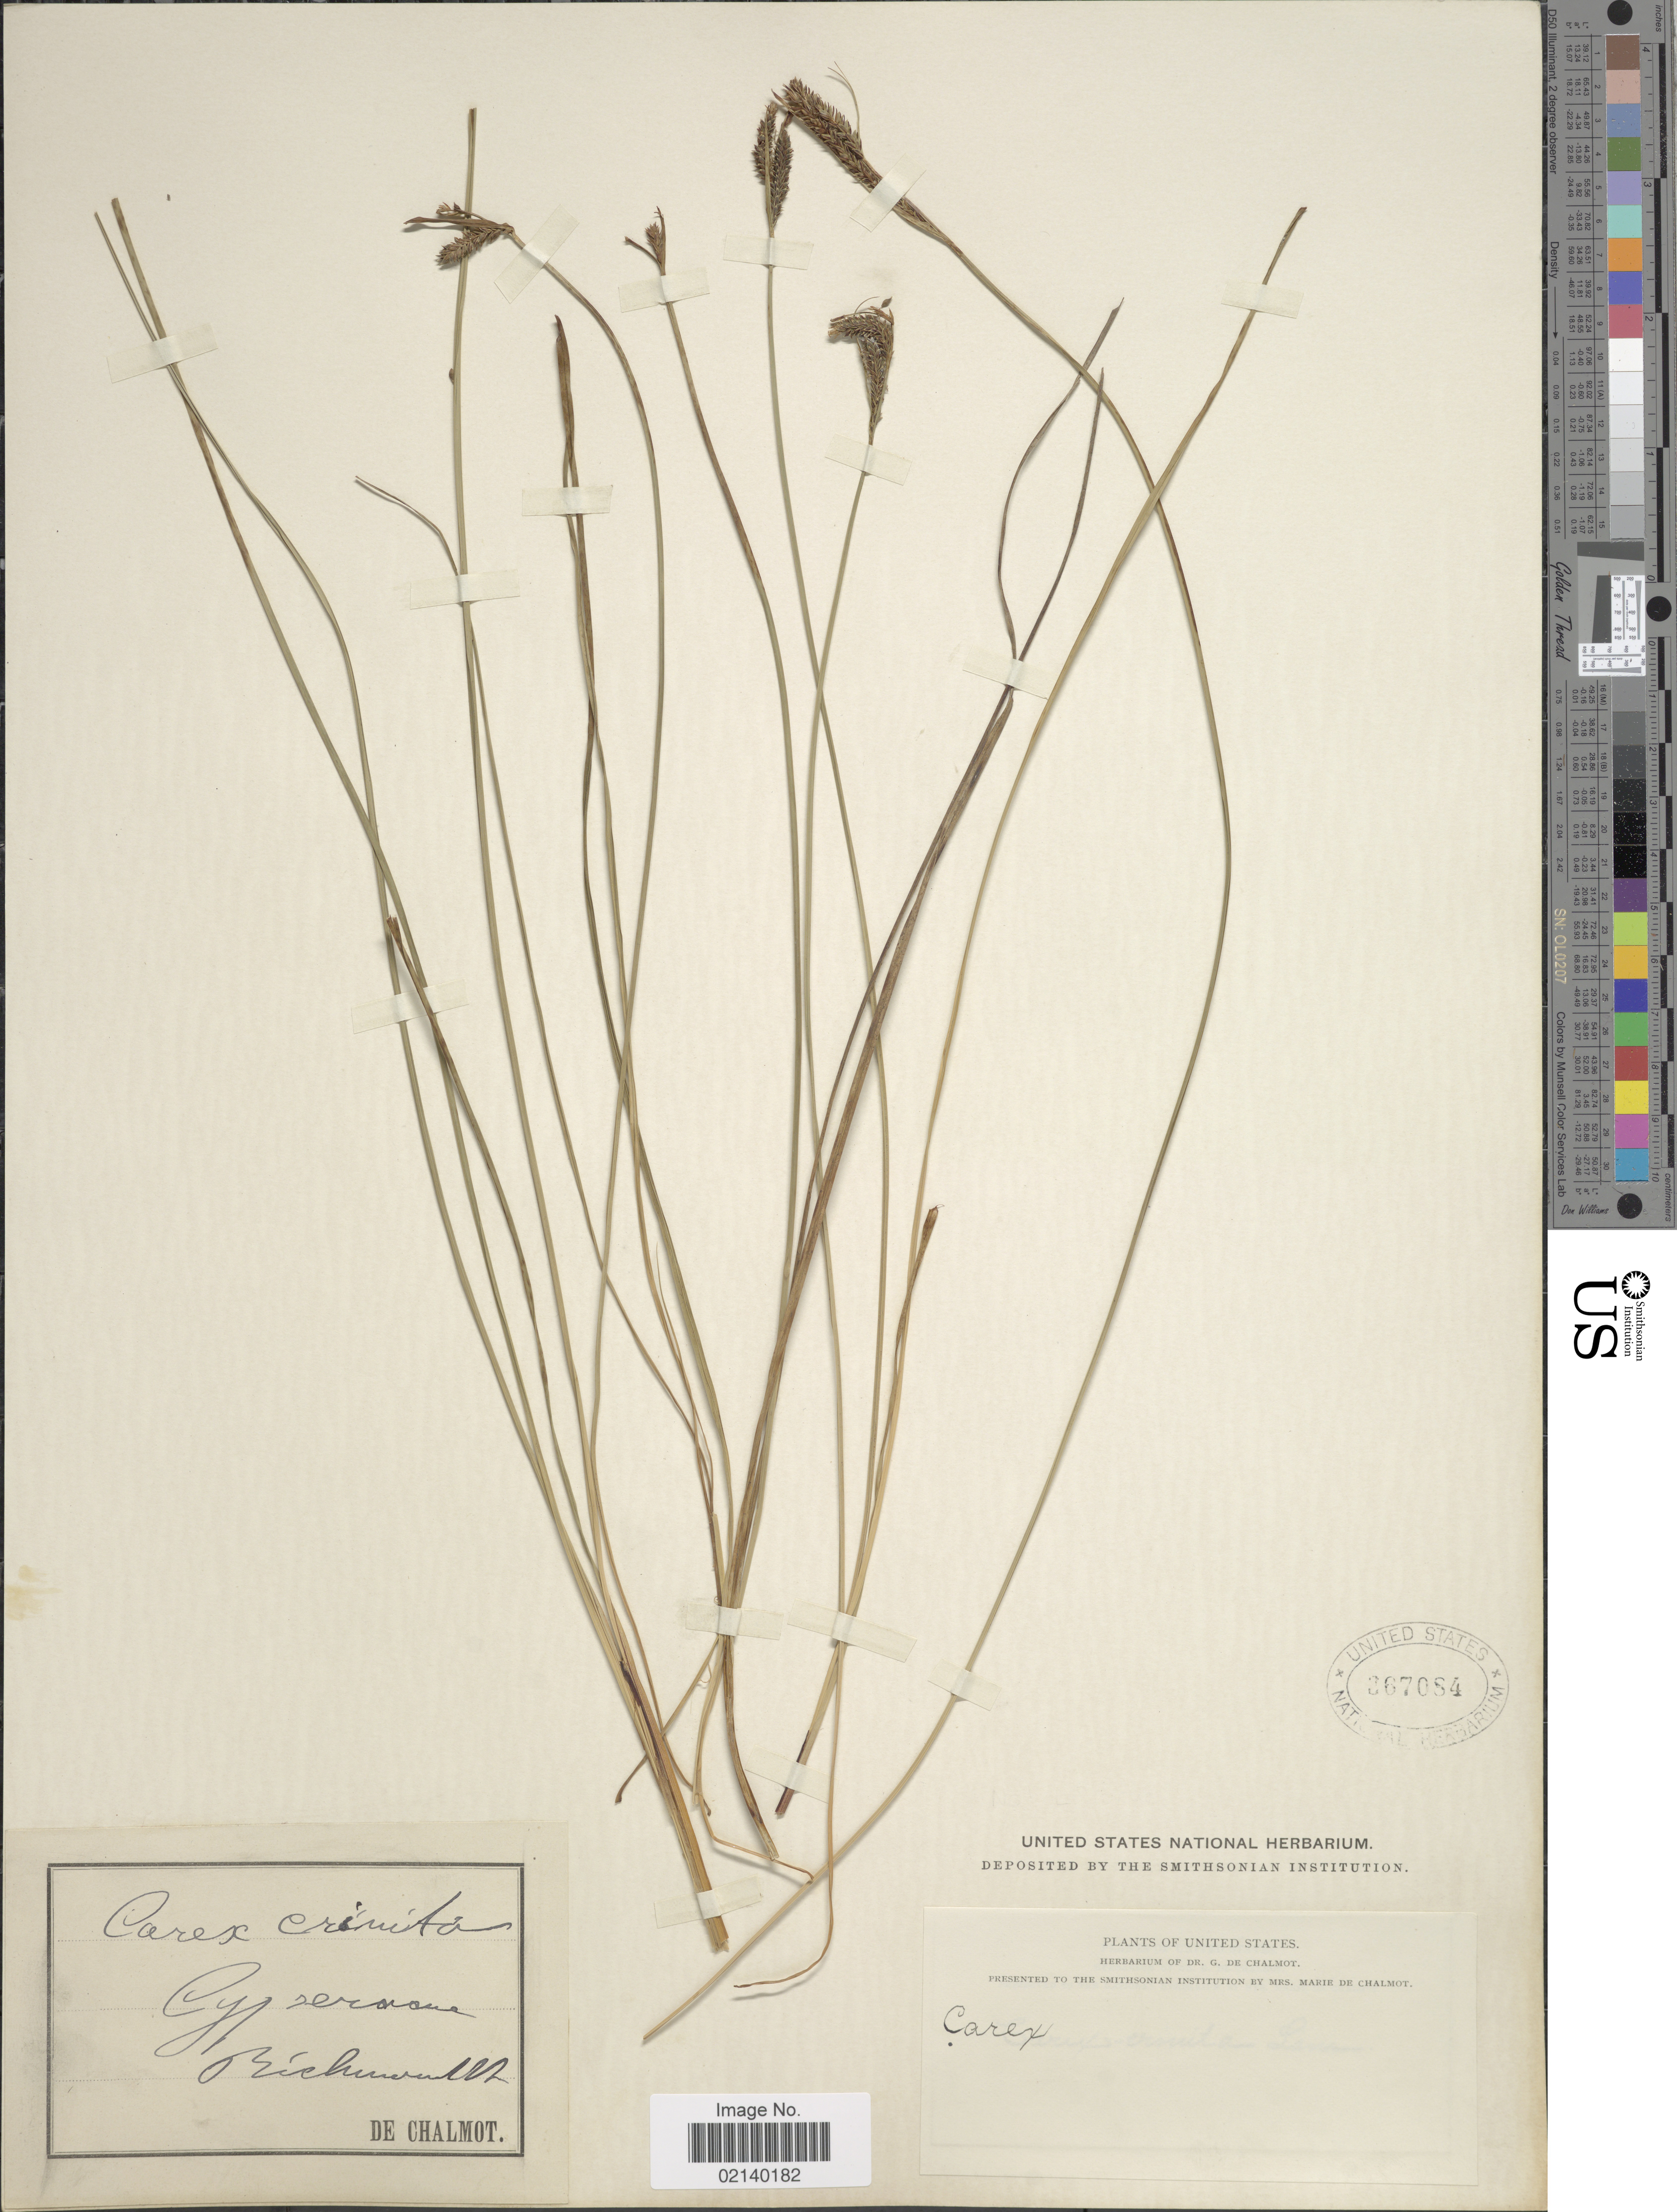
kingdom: Plantae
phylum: Tracheophyta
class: Liliopsida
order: Poales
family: Cyperaceae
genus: Carex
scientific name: Carex stricta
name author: Lam.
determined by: Strong, Mark T., (BOT), Smithsonian Institution - National Museum of Natural History (UNITED STATES)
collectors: G. de Chalmot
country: United States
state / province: Virginia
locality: Richmond.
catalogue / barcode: US 367084